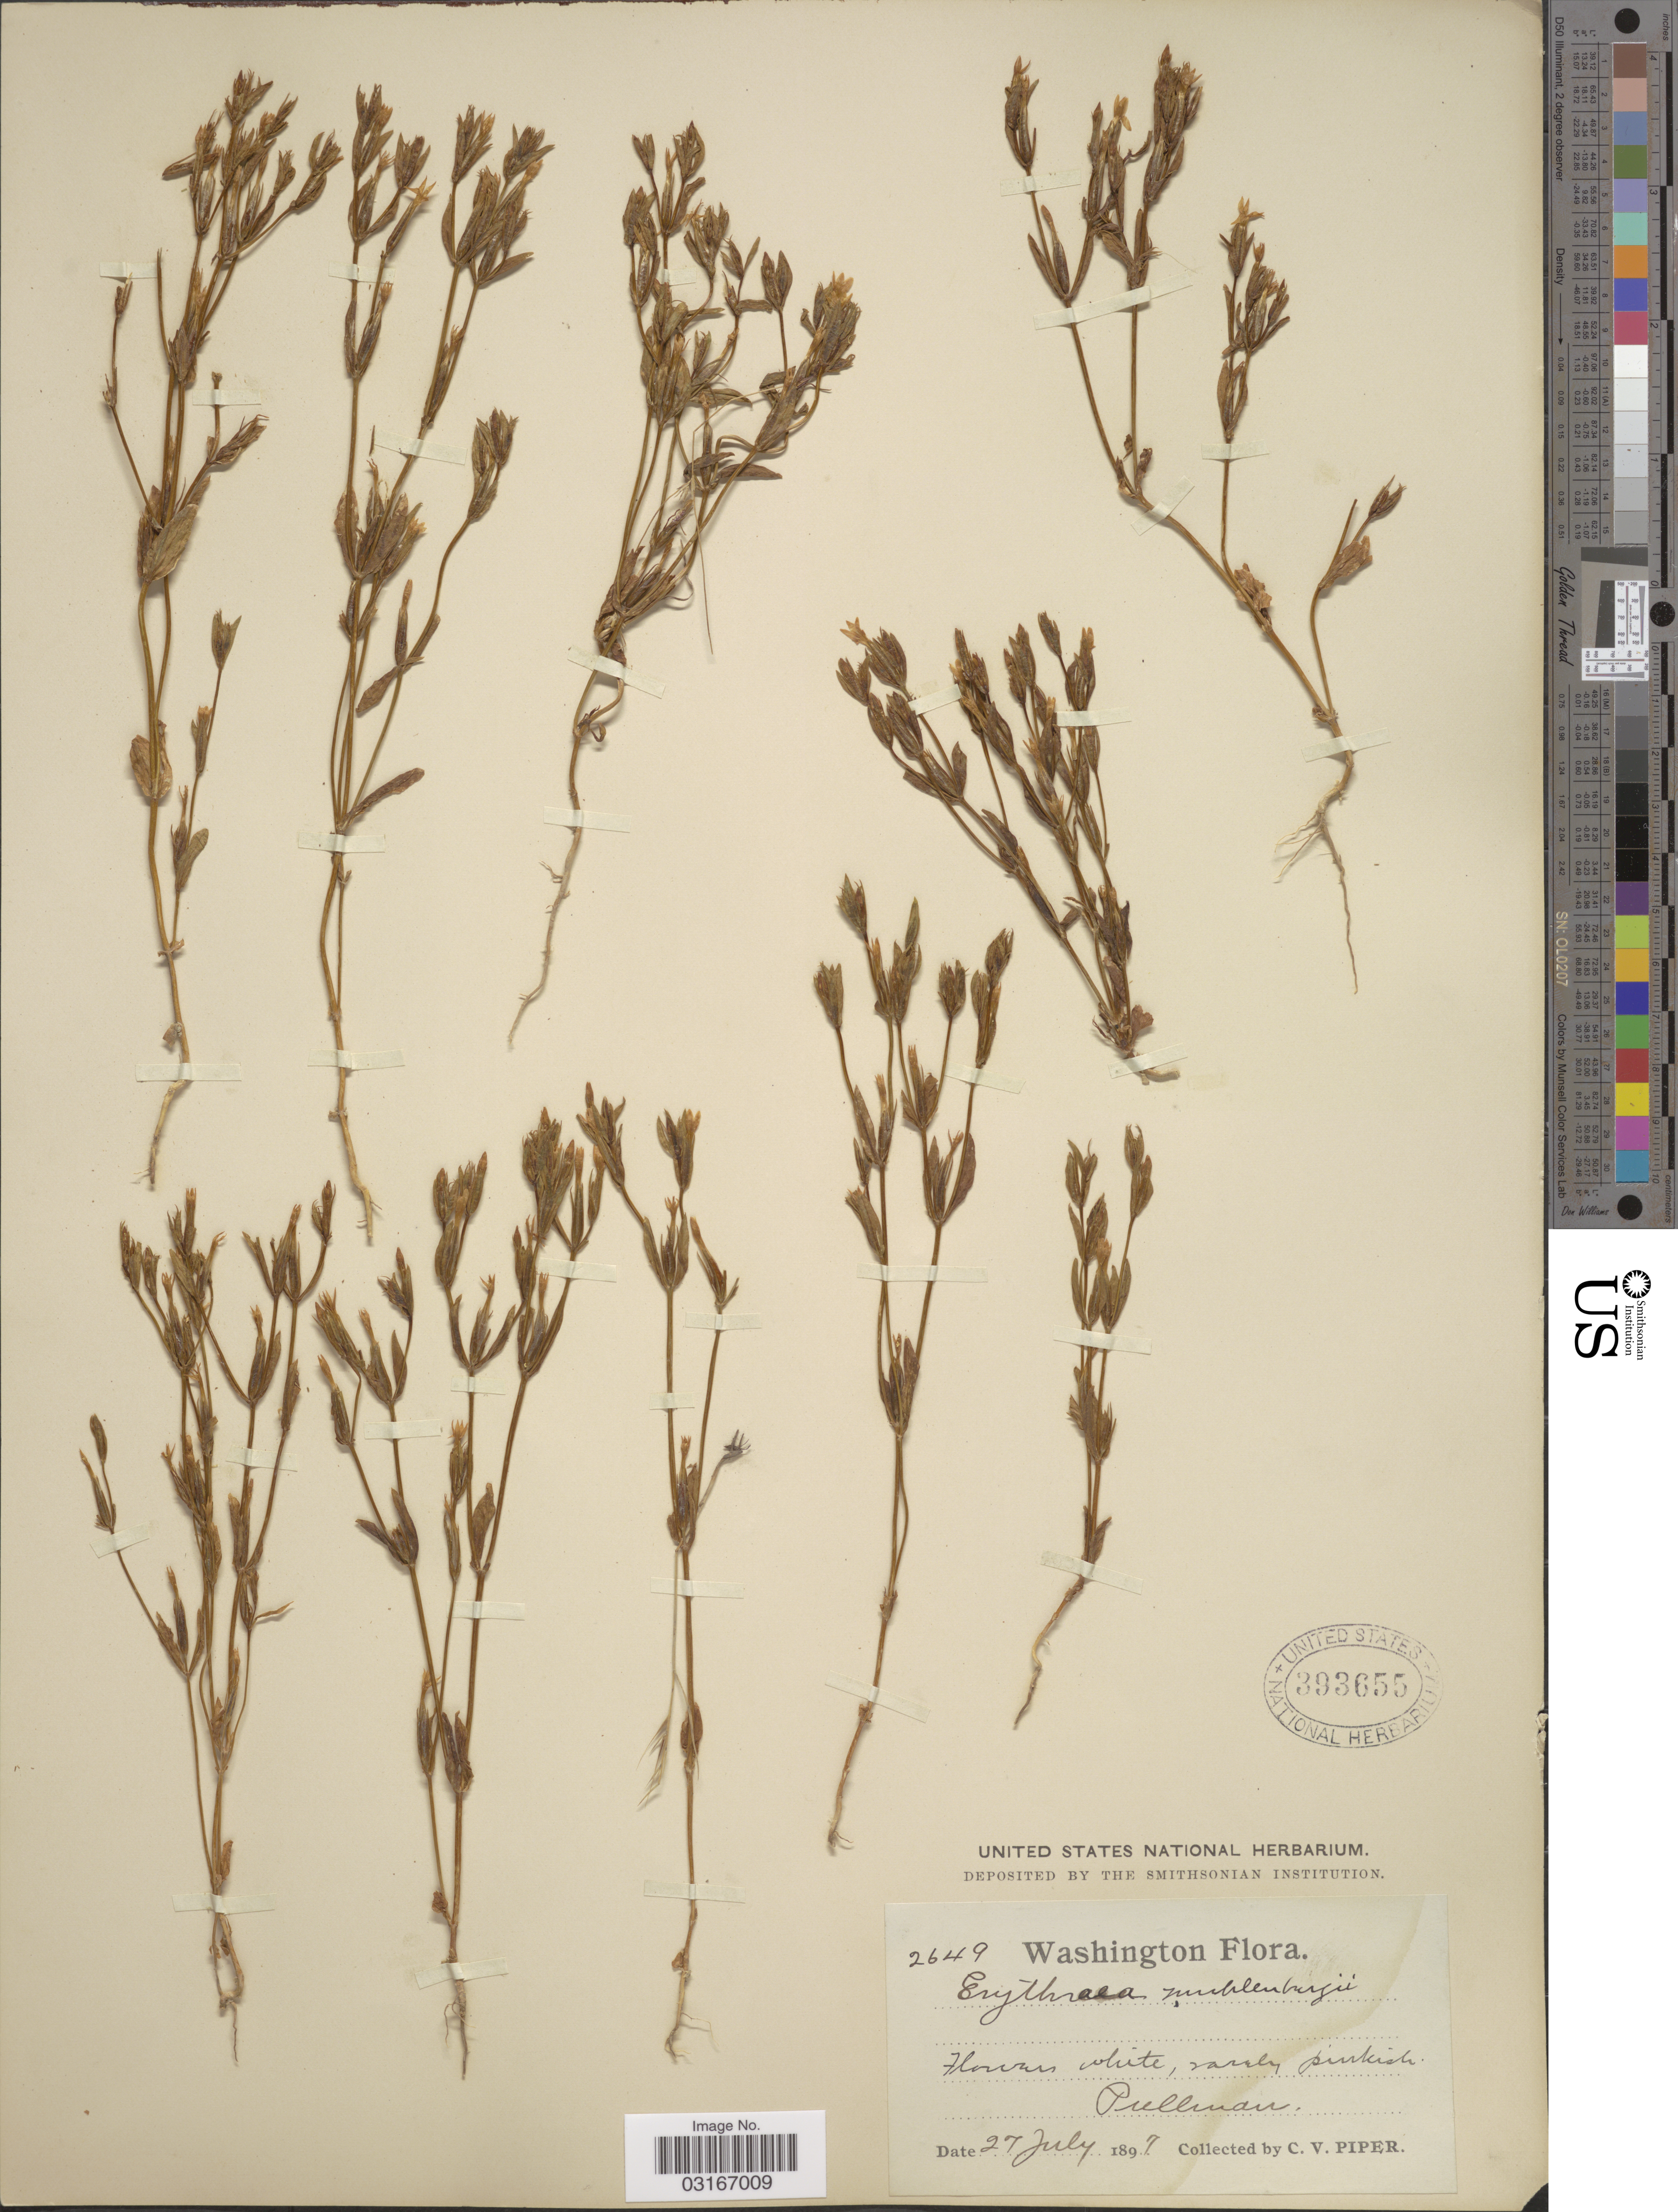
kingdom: Plantae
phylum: Tracheophyta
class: Magnoliopsida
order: Gentianales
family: Gentianaceae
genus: Centaurium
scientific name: Centaurium muehlenbergii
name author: (Griseb.) W. Wight ex Piper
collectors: C. V. Piper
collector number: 2649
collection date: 1897-07-27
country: United States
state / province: Washington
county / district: Whitman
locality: Pullman.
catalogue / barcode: US 393655